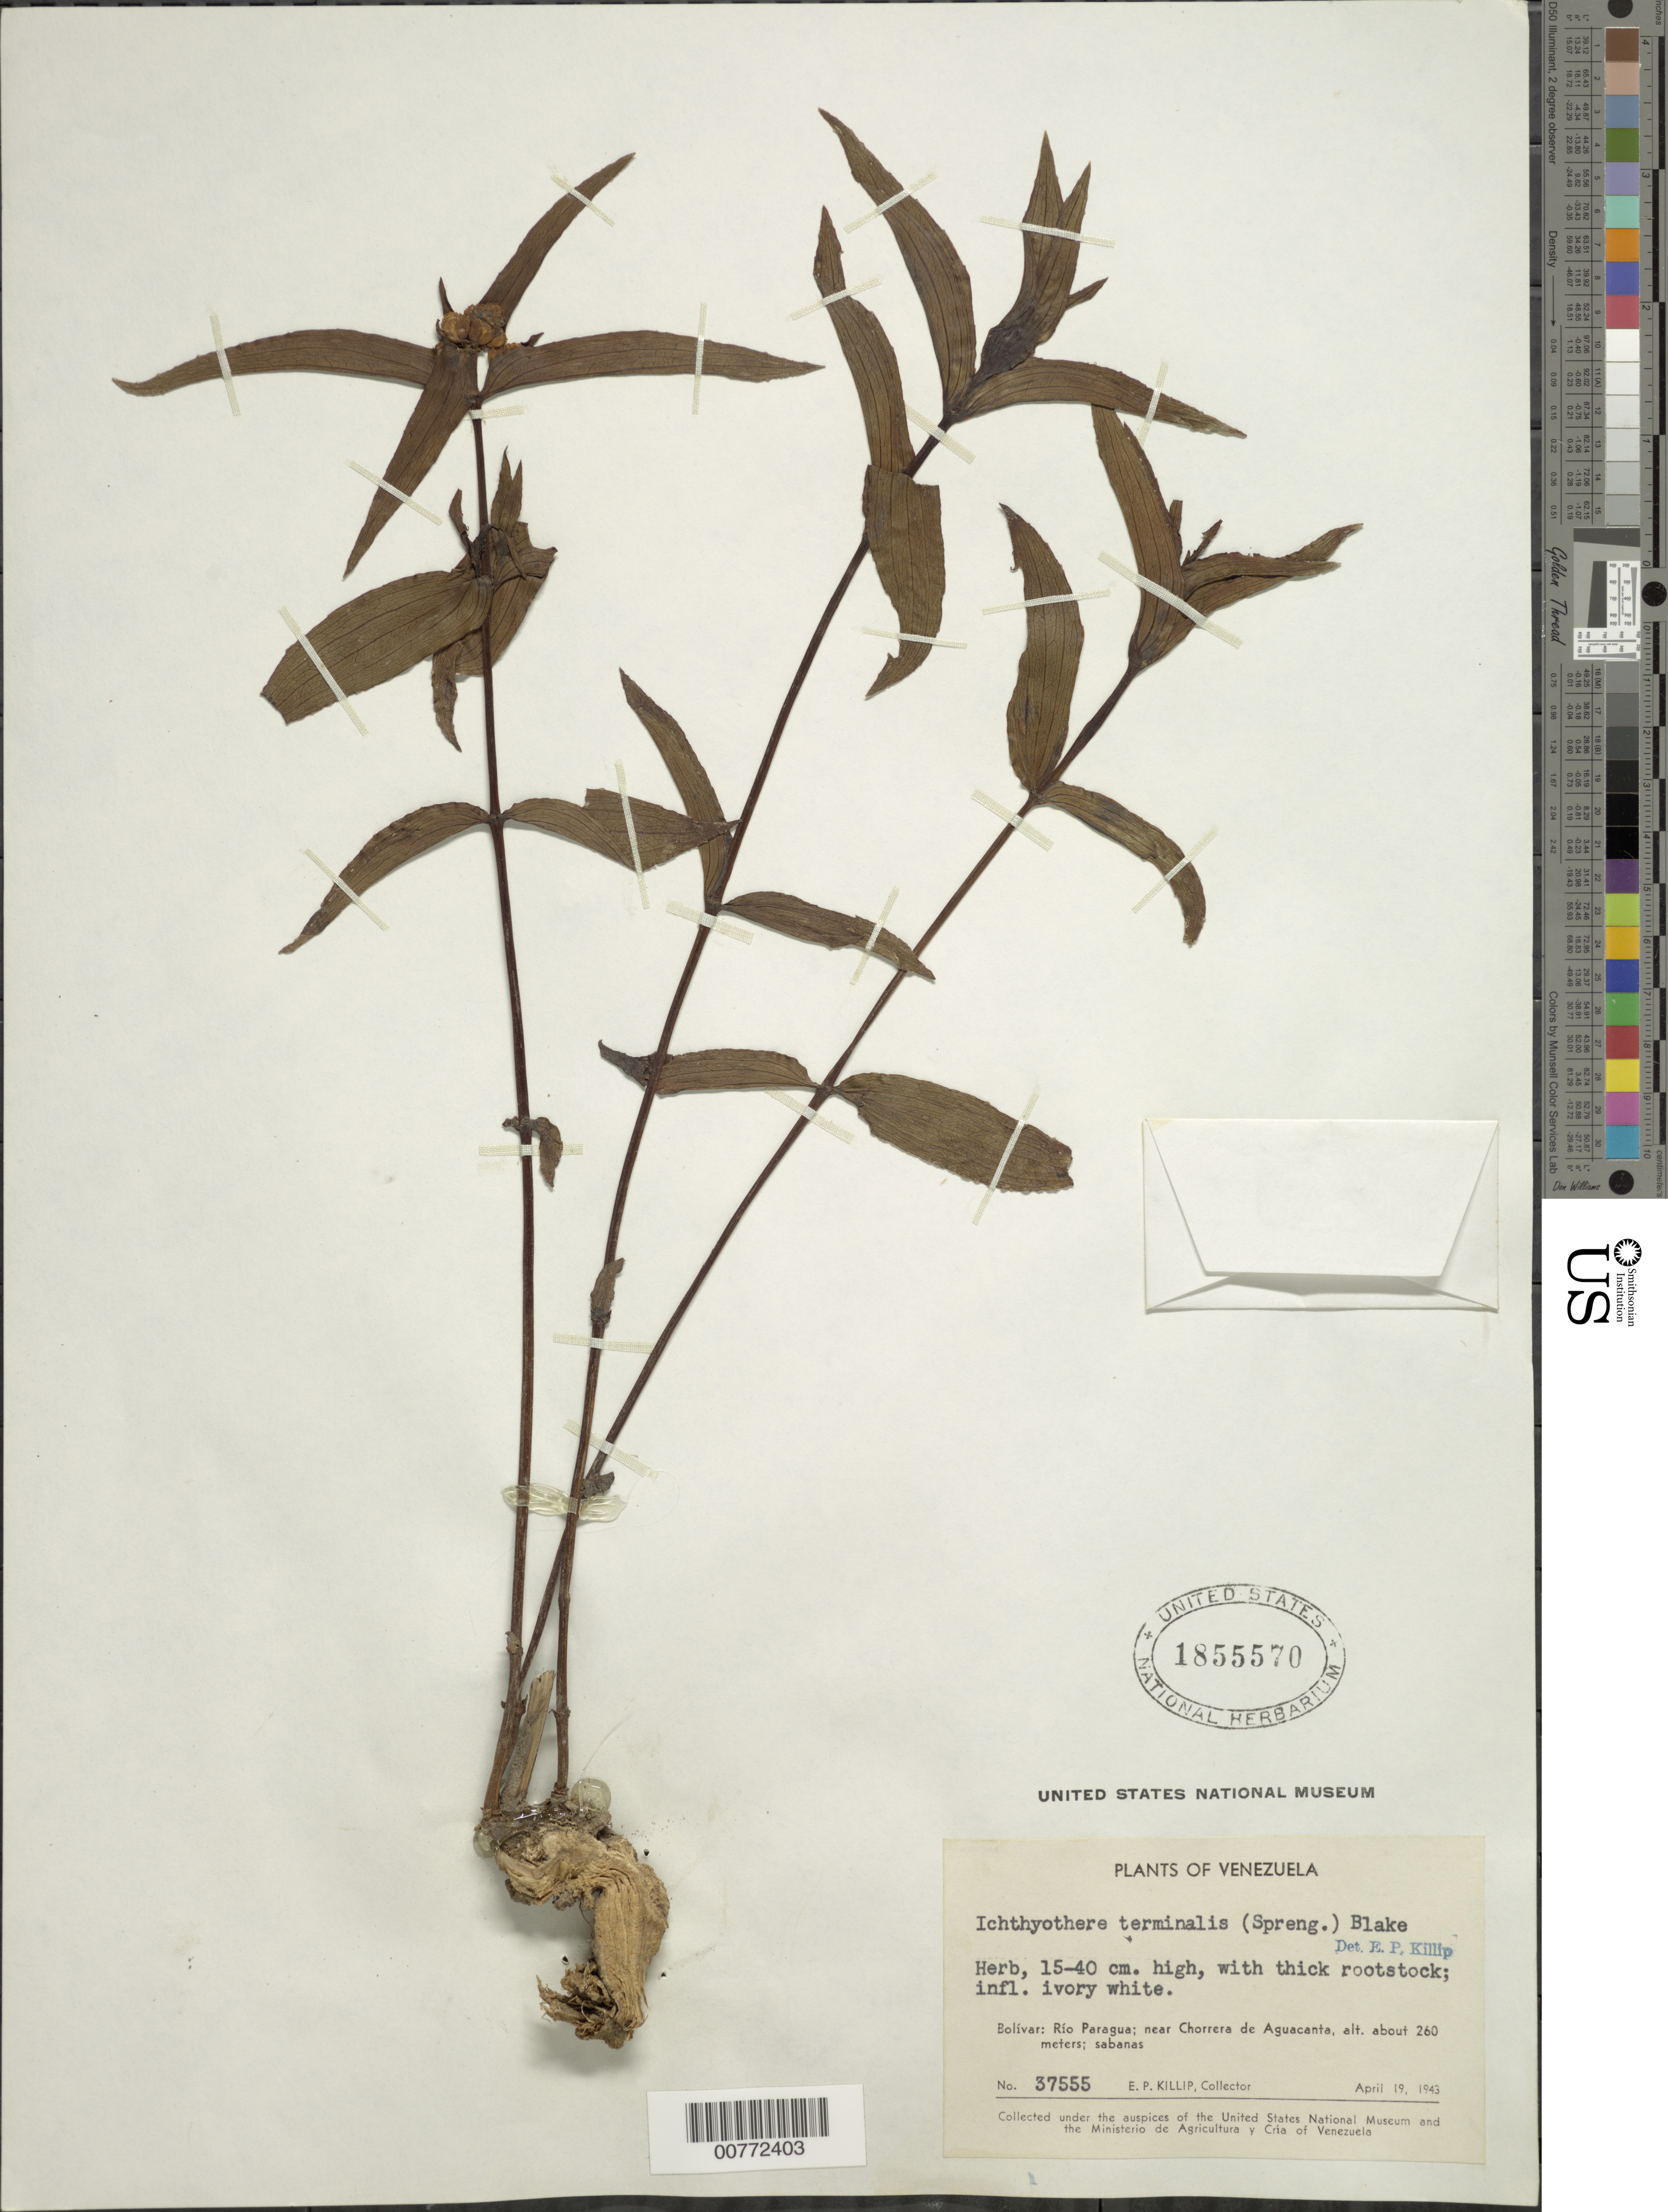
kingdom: Plantae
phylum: Tracheophyta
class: Magnoliopsida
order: Asterales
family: Asteraceae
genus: Ichthyothere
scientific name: Ichthyothere terminalis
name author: (Spreng.) S.F. Blake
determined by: Killip, Ellsworth P.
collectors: E. P. Killip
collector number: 37555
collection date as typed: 19-Apr-43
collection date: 1943-04-19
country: Venezuela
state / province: Bolívar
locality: Río Paragua, near Chorrera de Aguacanta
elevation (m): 260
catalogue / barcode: US 1855570